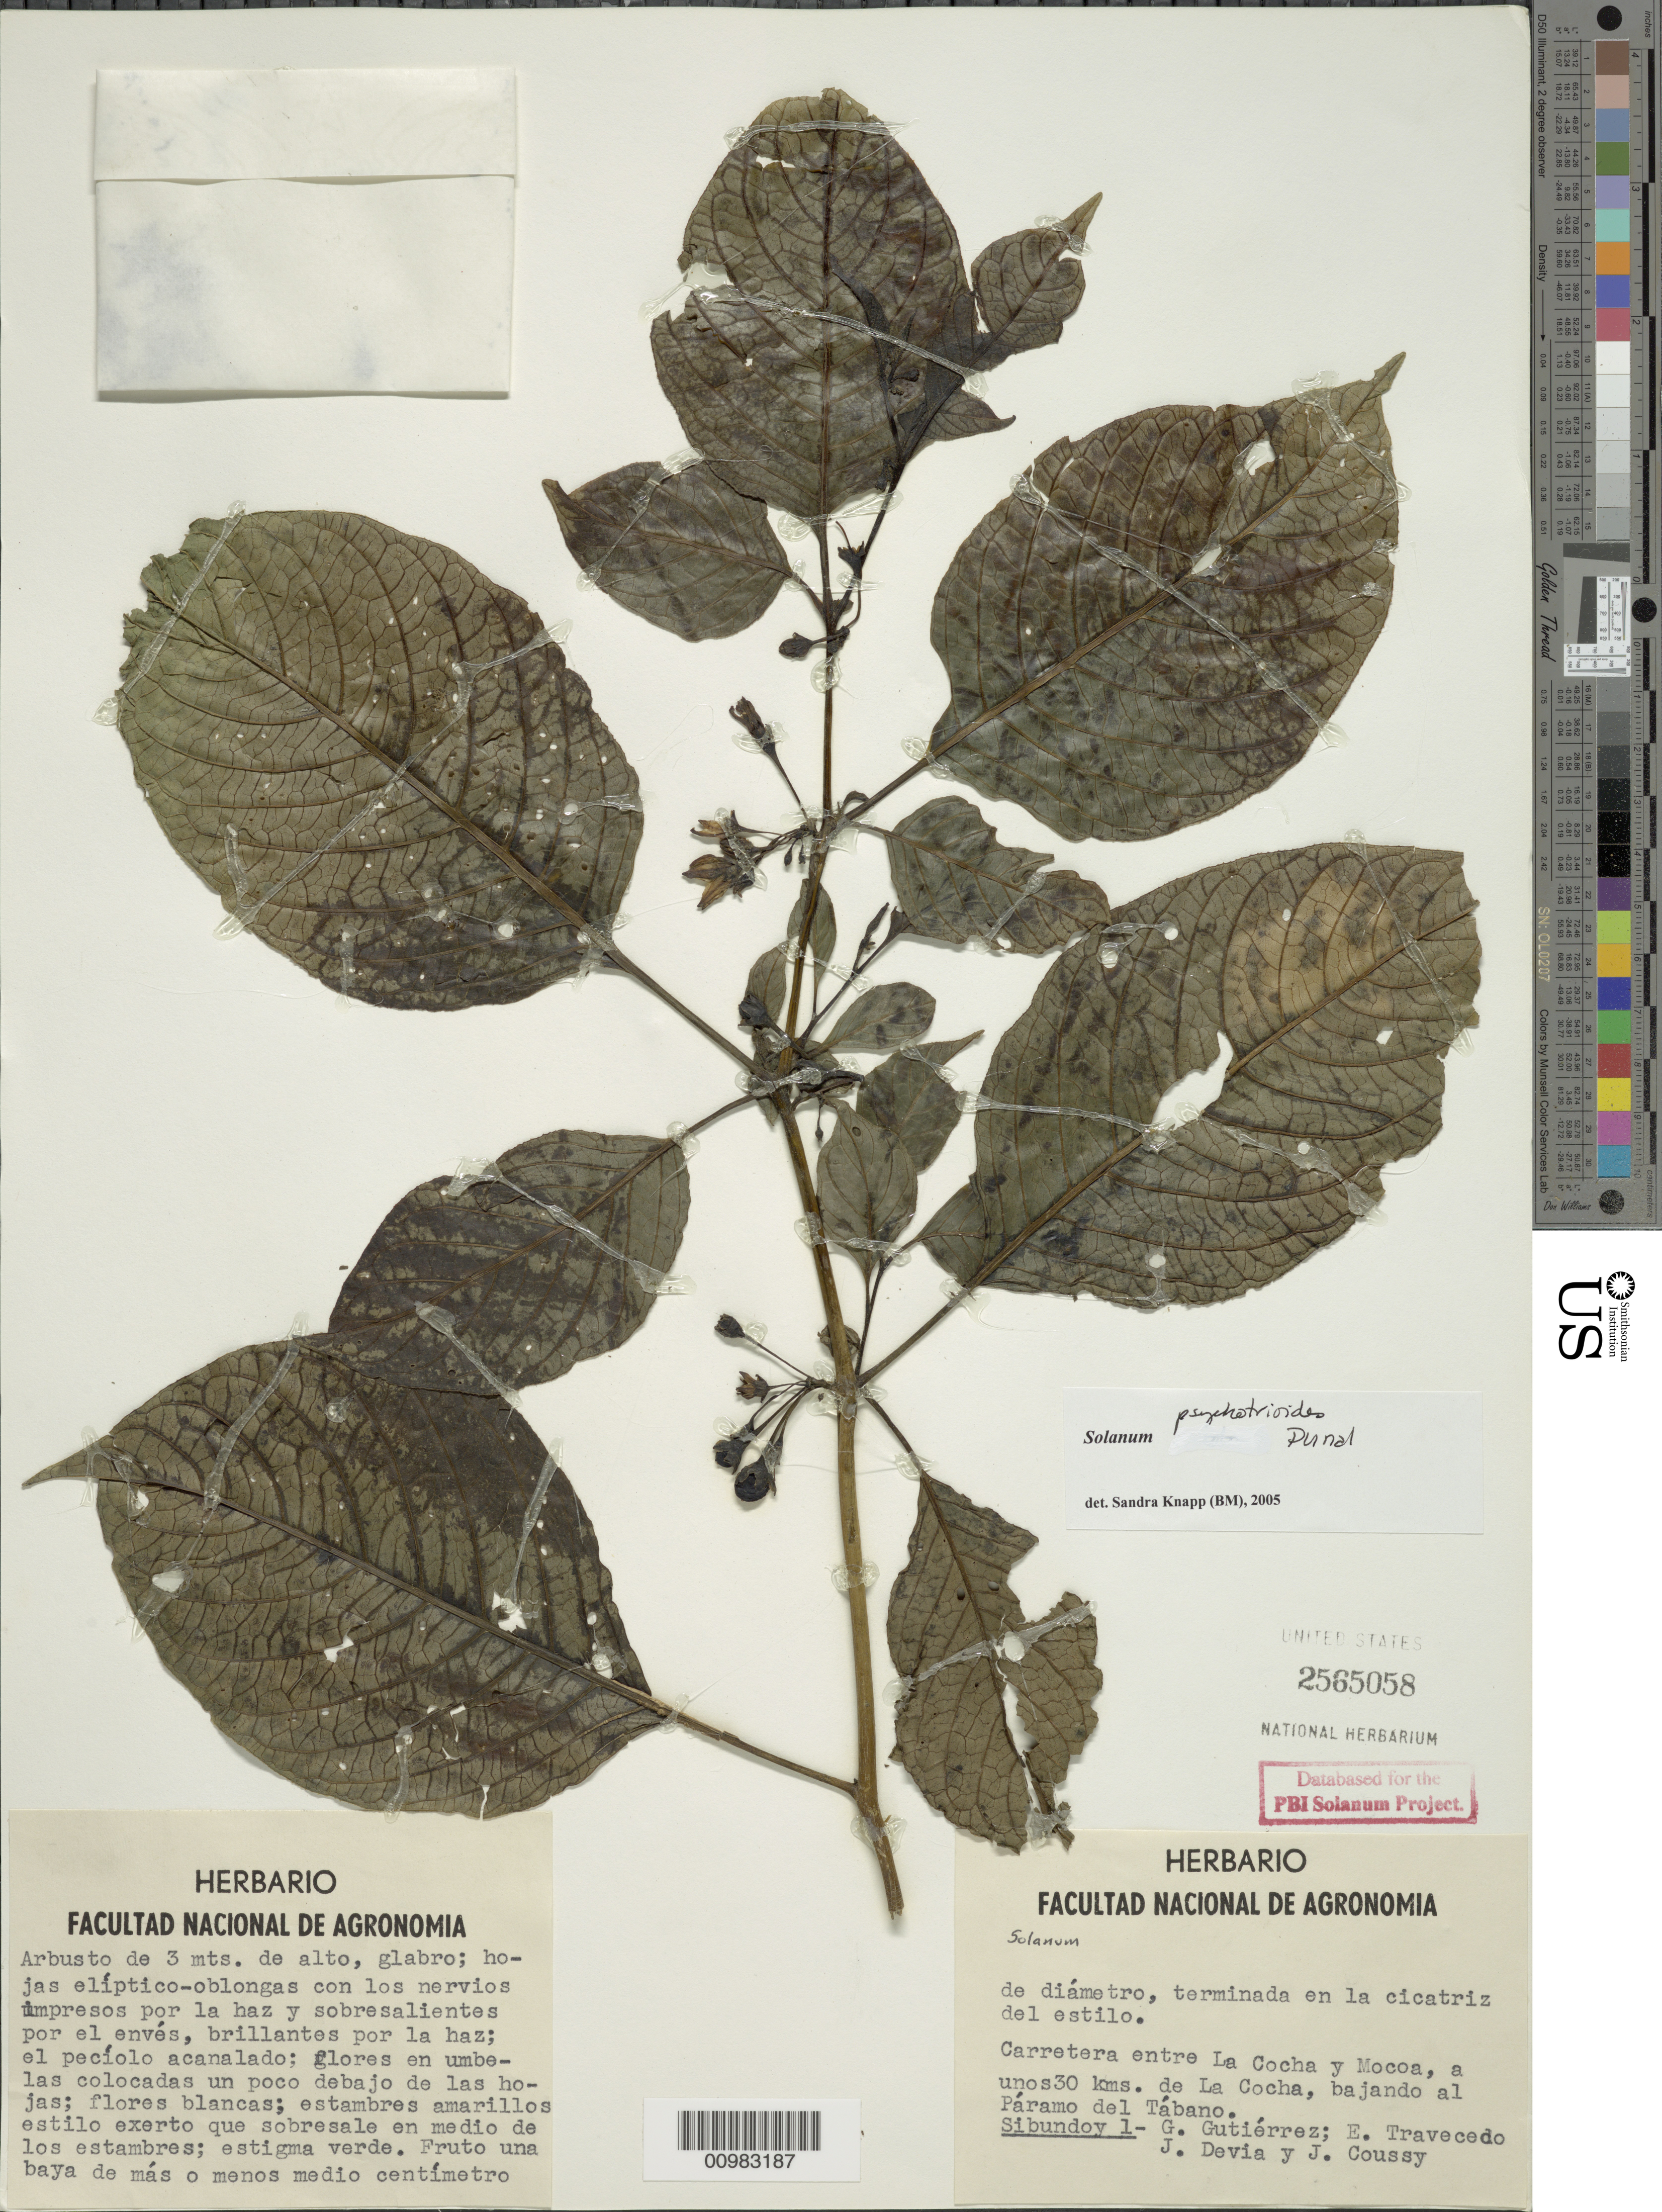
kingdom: Plantae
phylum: Tracheophyta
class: Magnoliopsida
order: Solanales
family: Solanaceae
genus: Solanum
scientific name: Solanum psychotrioides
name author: Dunal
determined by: Knapp, S. D.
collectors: G. Gutiérrez, E. Travecedo, J. Devia & J. Coussy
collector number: Sibundoy 1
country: Colombia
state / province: Putumayo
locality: carretera entre La Cocha y Mocoa, a unos 30 km de La Cocha, bajando al páramo del Tábano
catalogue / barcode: US 2565058